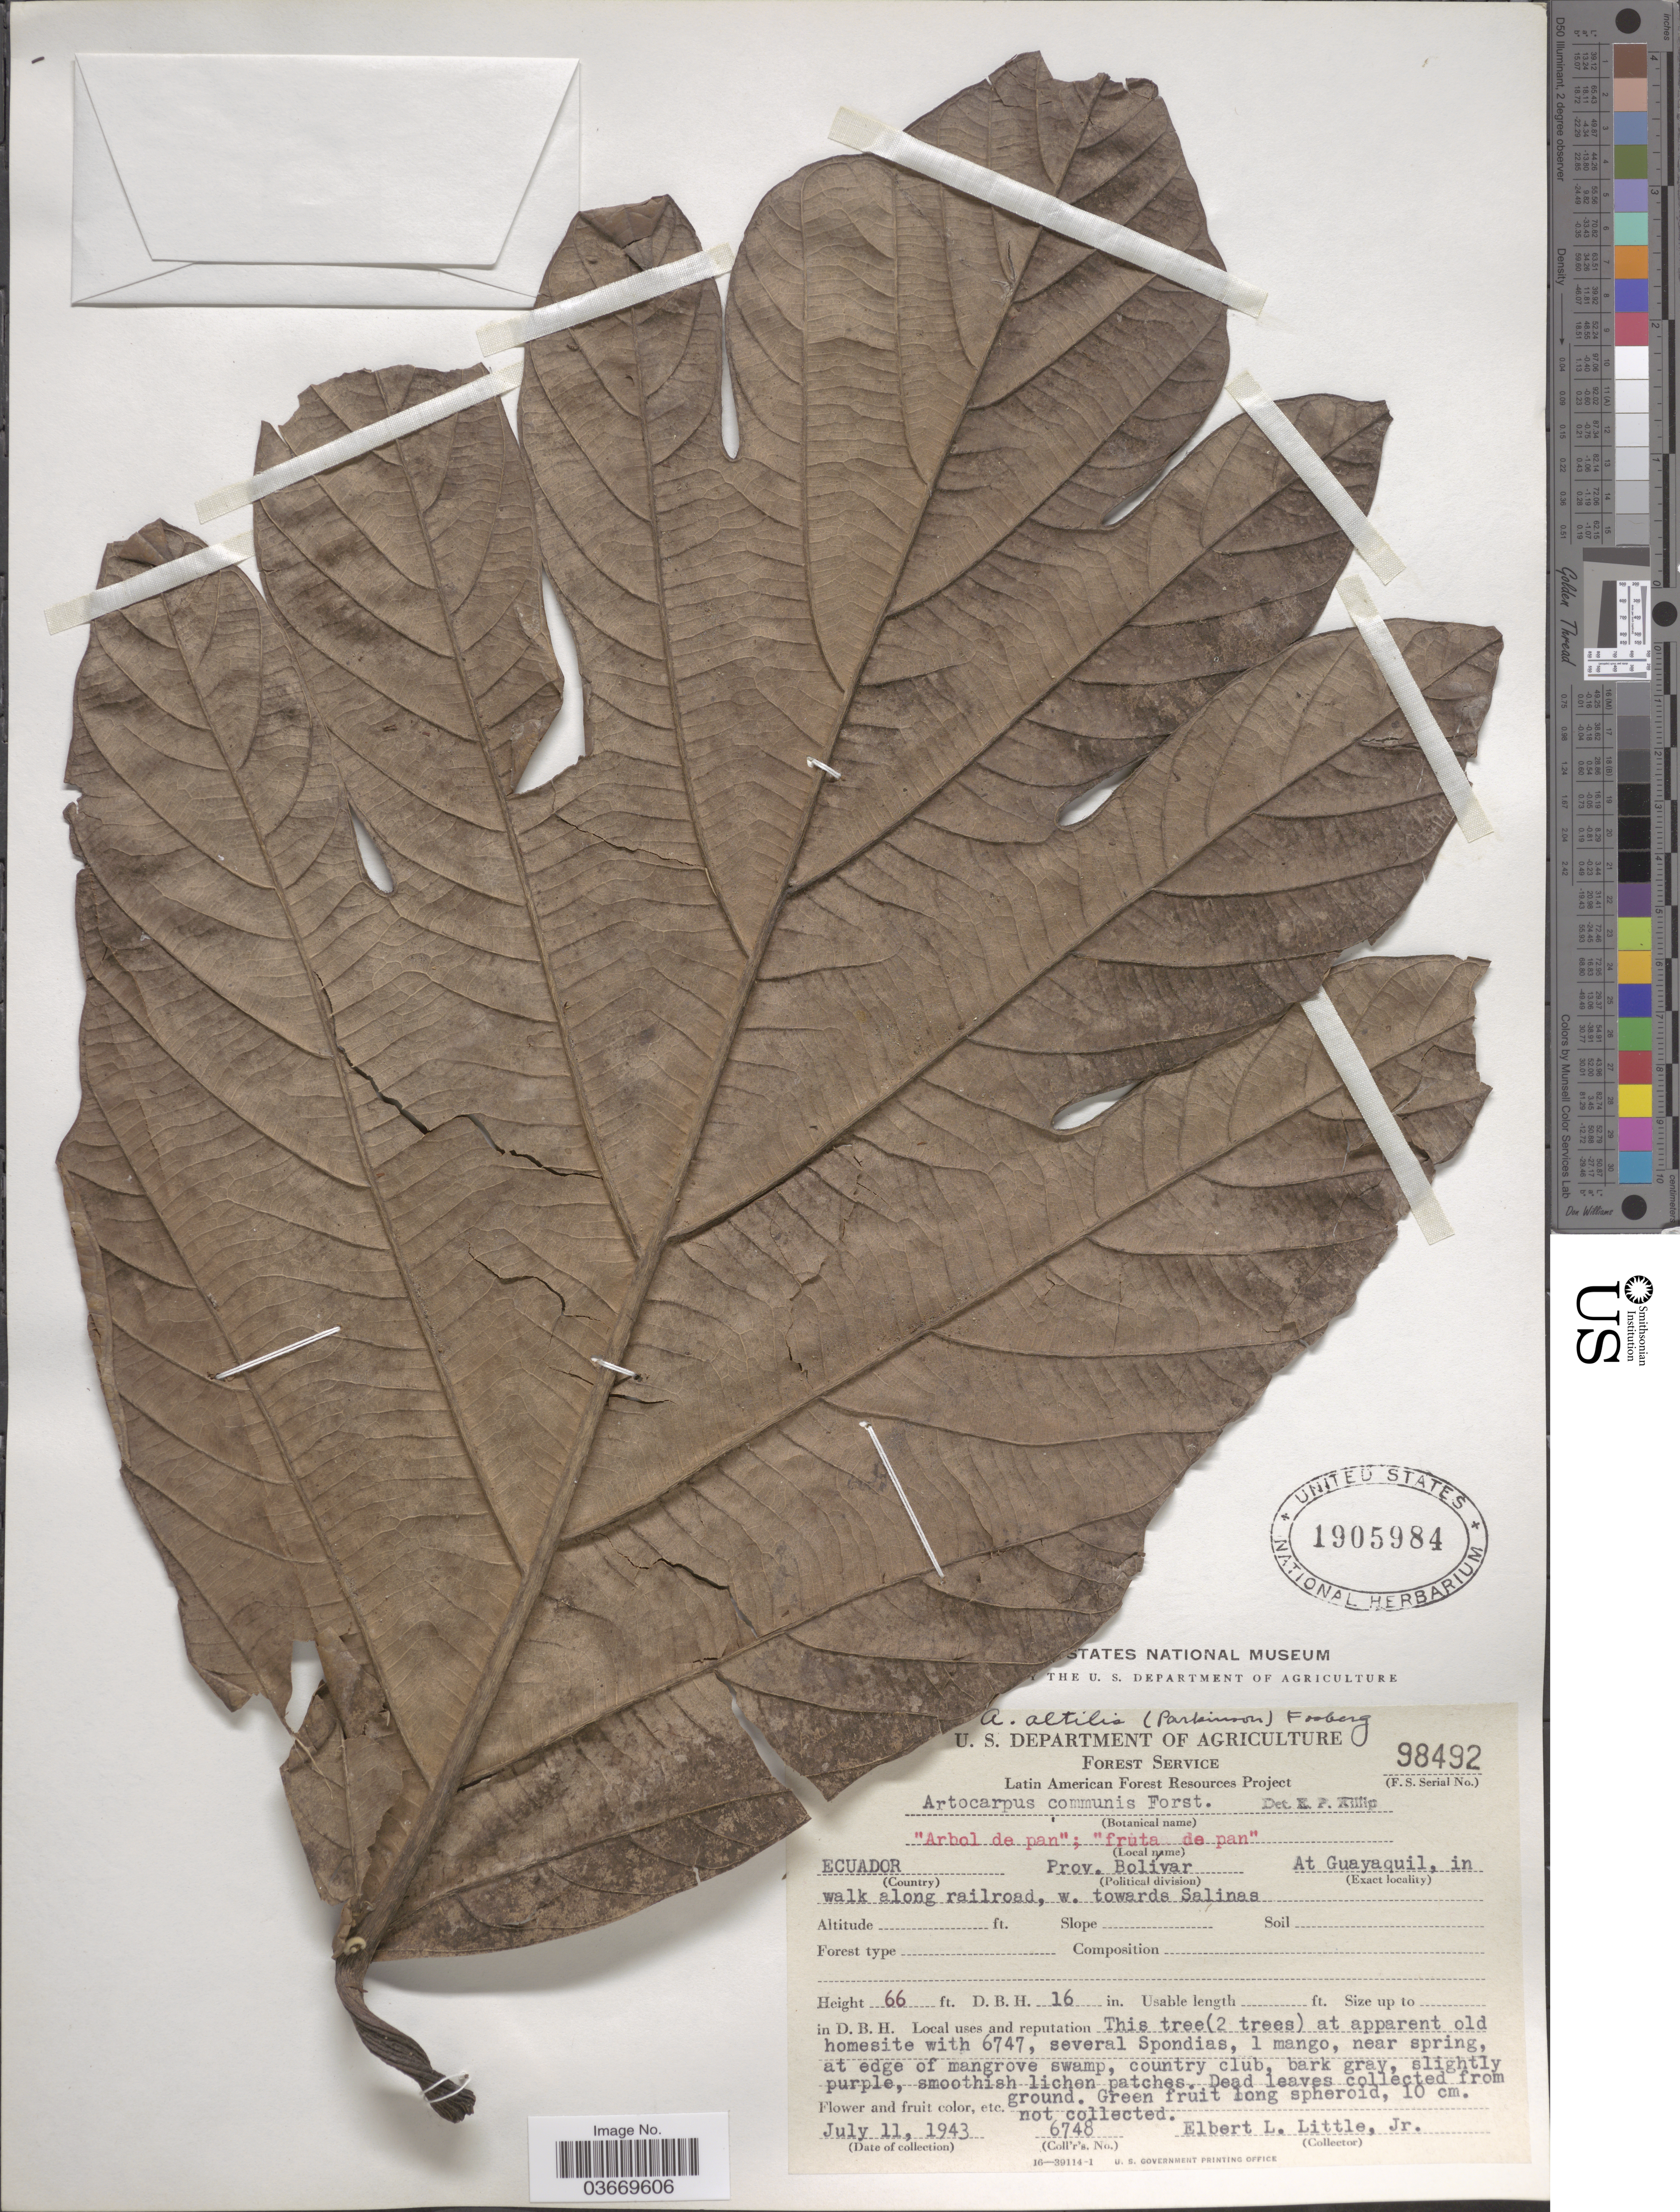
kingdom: Plantae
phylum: Tracheophyta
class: Magnoliopsida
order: Rosales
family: Moraceae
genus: Artocarpus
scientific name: Artocarpus altilis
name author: (Parkinson) Fosberg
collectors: E. L. Little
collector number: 6748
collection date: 1943-07-11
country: Ecuador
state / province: Bolívar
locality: Prov. Bolívar At Guayaquil, in walk along railroad, w. towards Salinas.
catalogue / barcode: US 1905984